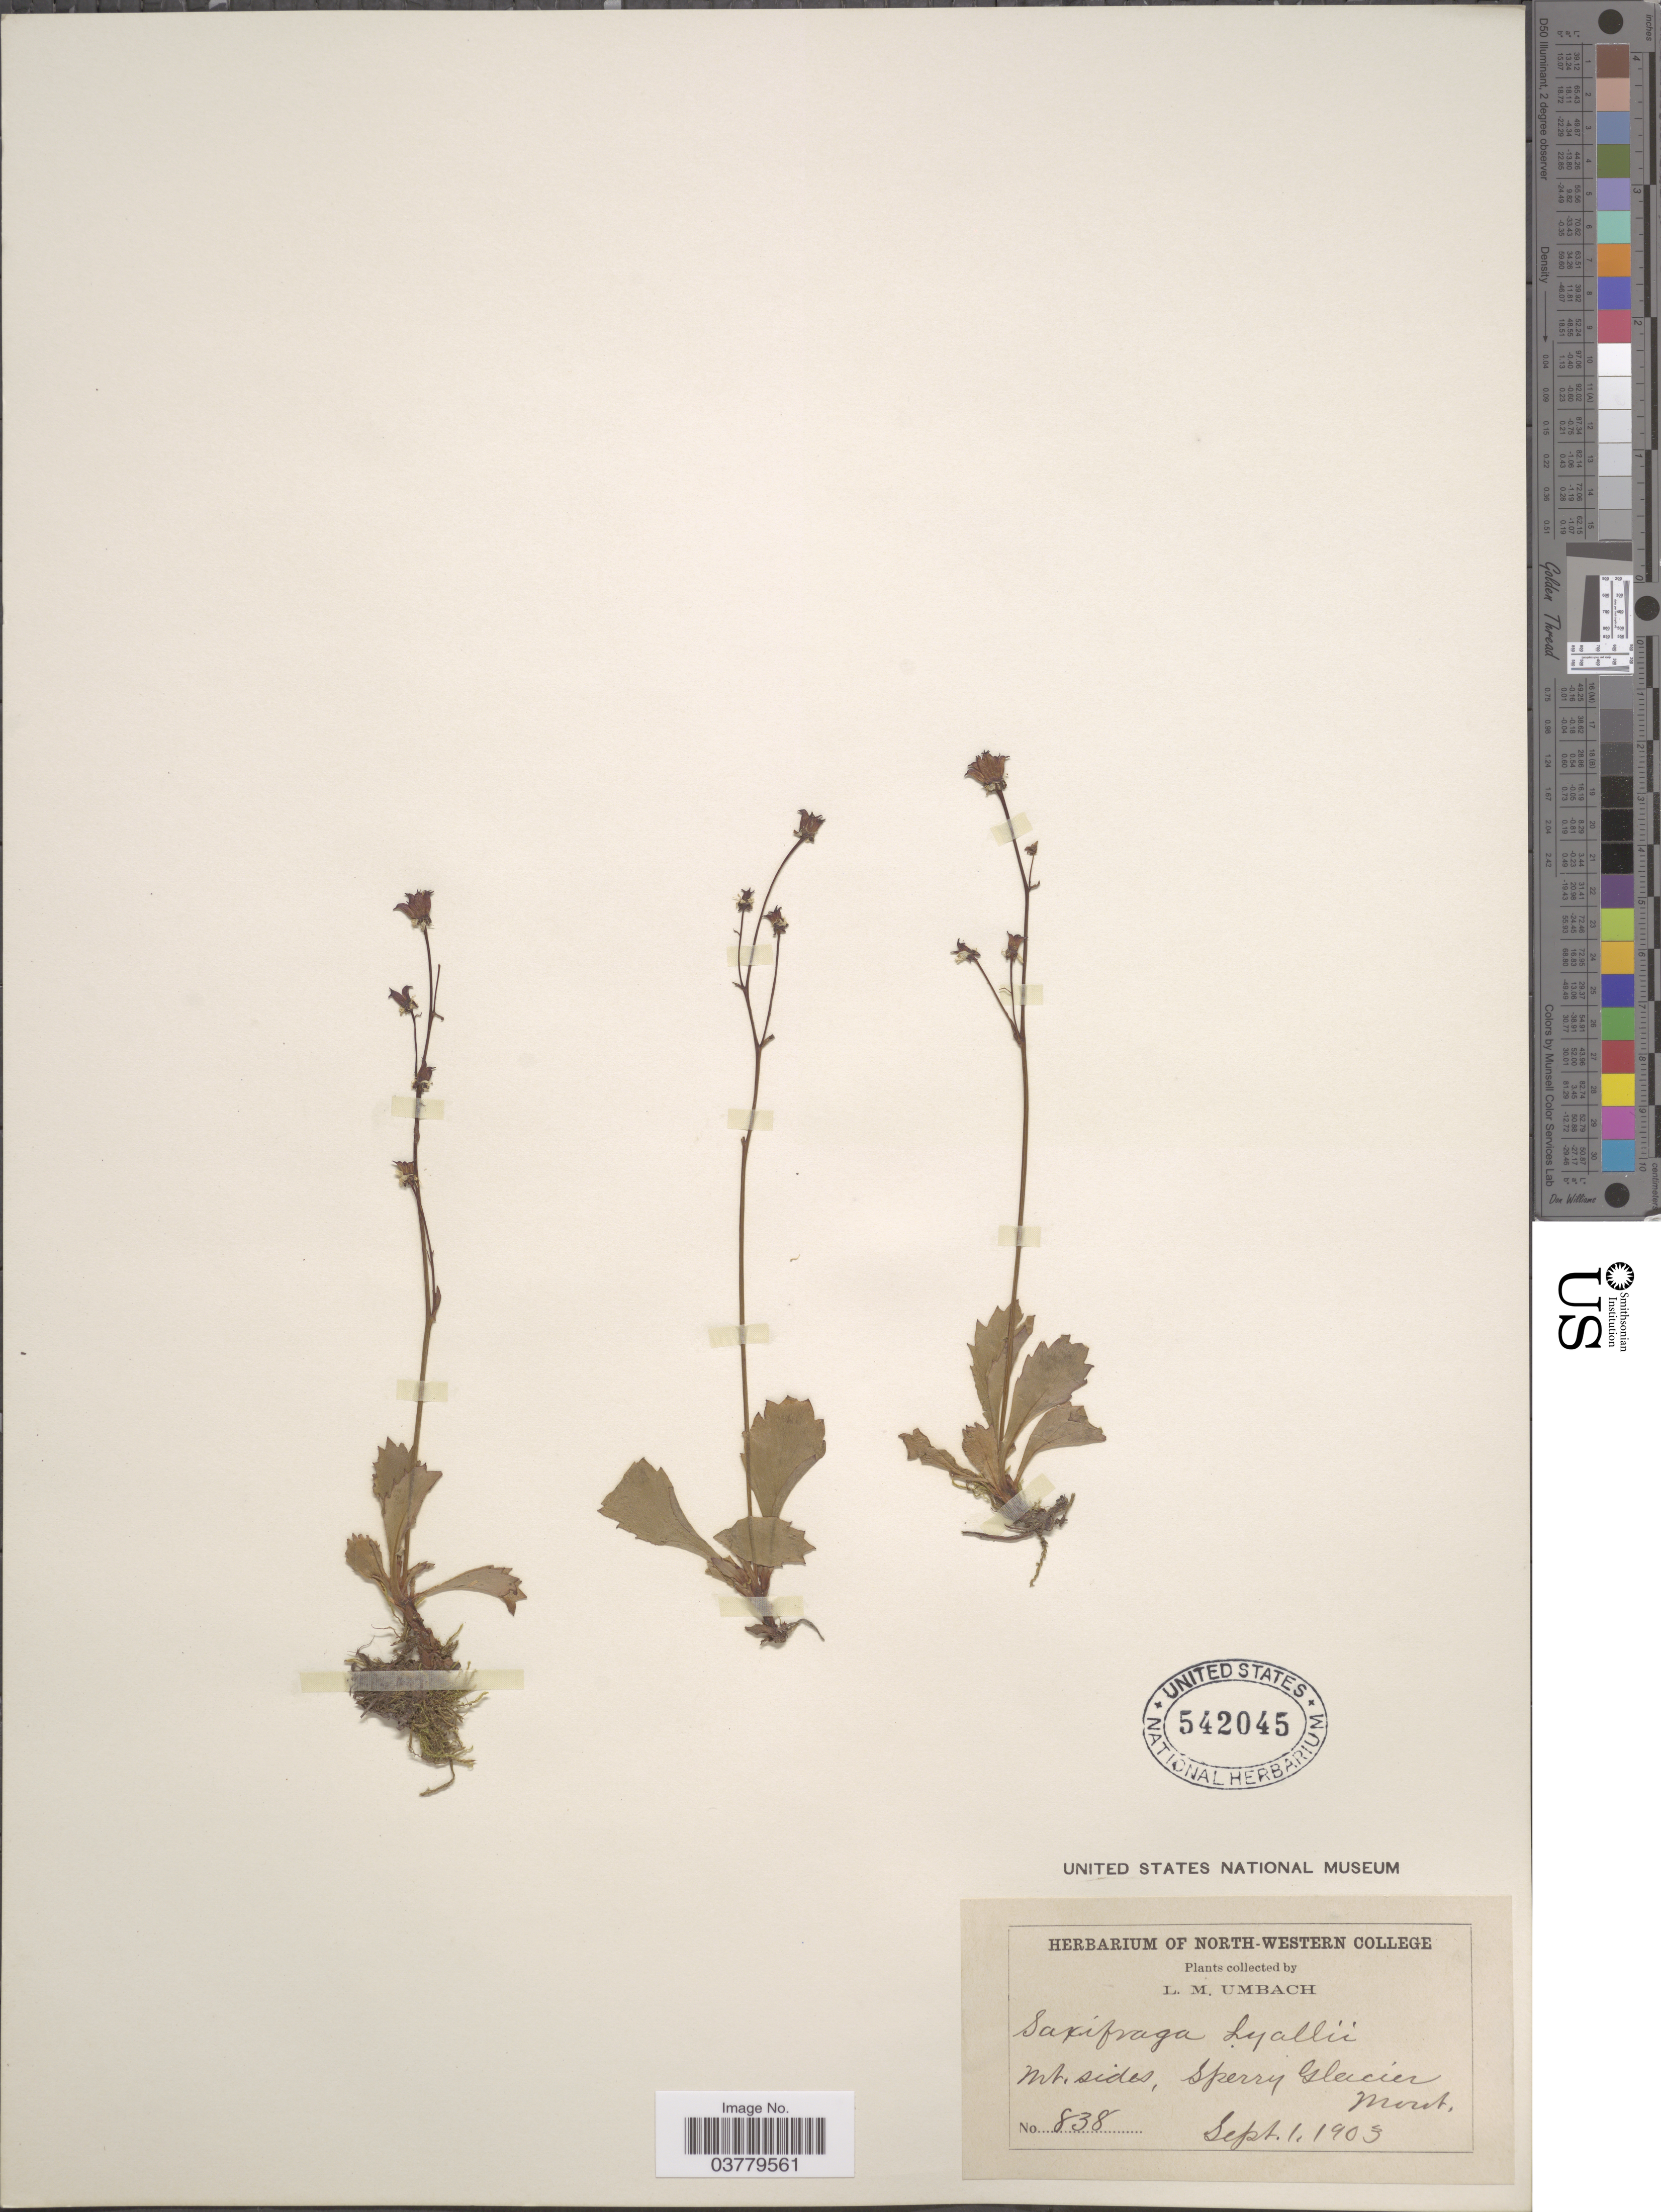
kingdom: Plantae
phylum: Tracheophyta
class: Magnoliopsida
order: Saxifragales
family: Saxifragaceae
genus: Micranthes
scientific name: Micranthes lyalii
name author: (Engl.) Small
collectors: L. M. Umbach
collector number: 838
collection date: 1903-09-01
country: United States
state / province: Montana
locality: Mt. sides, Sperry Glacier.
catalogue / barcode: US 542045